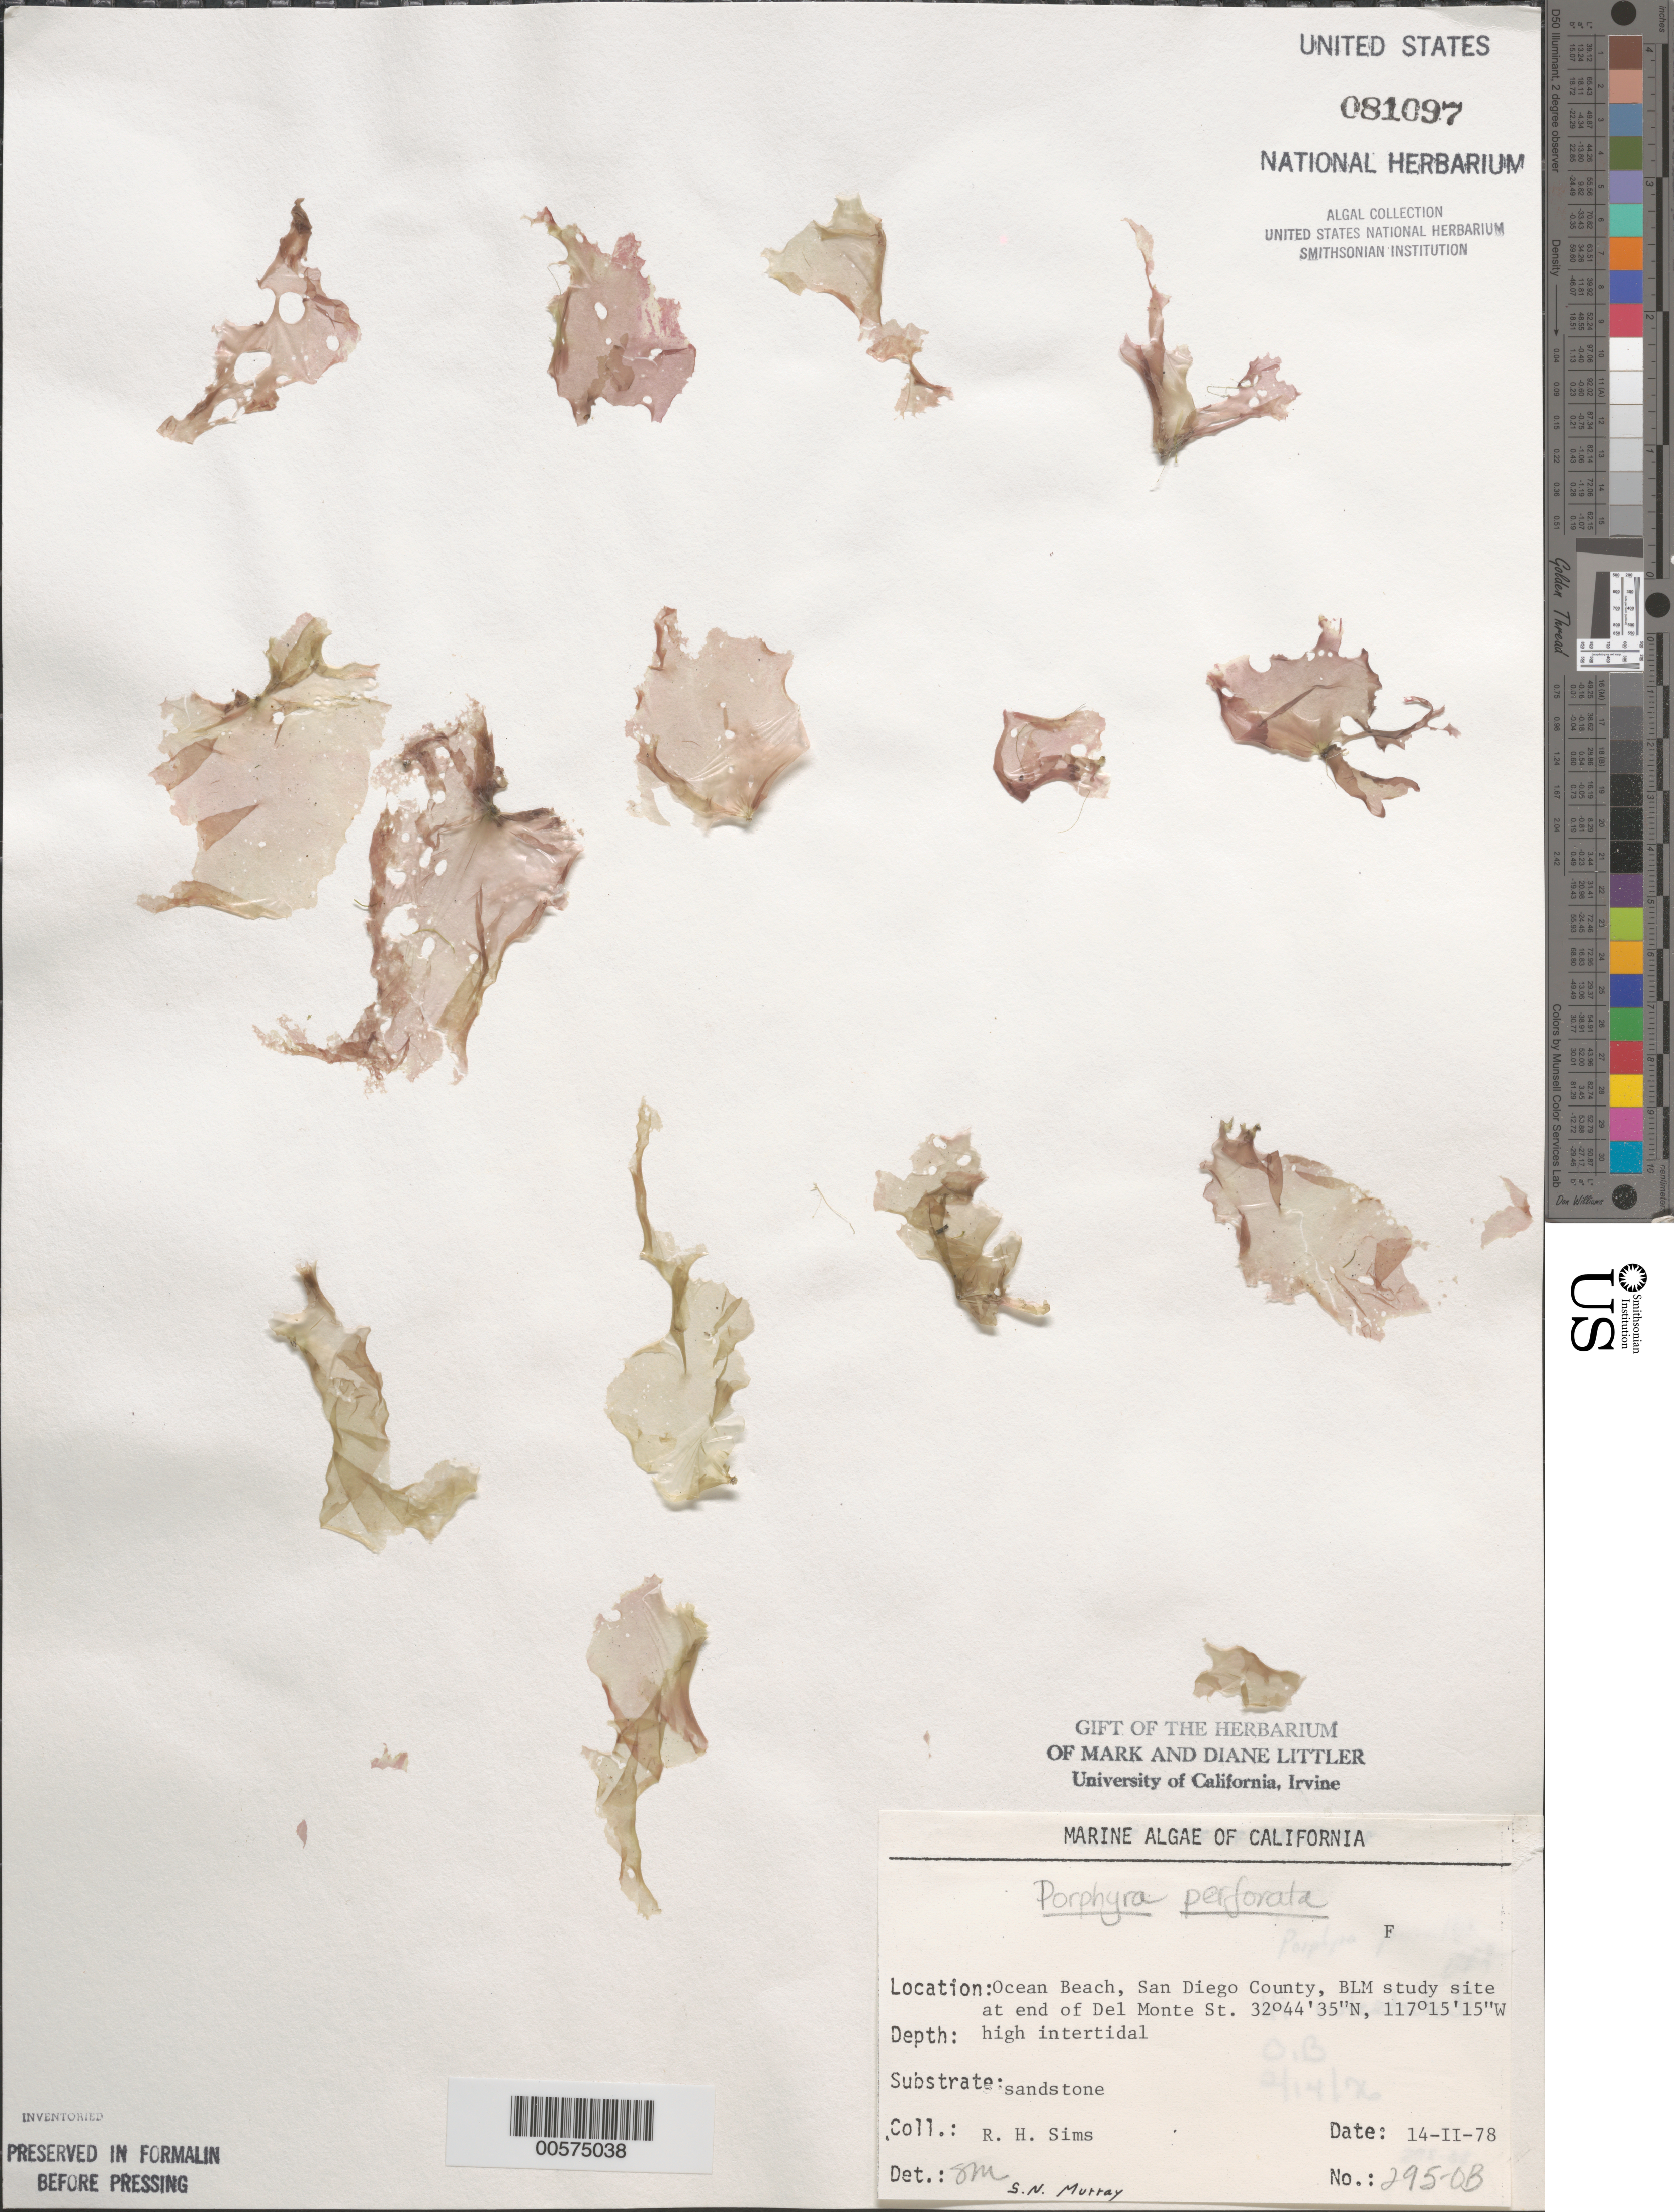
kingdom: Plantae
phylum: Rhodophyta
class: Bangiophyceae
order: Bangiales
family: Bangiaceae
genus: Pyropia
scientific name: Pyropia perforata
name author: (J. Agardh) S.C. Lindstrom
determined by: Algae name updating Project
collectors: R. H. Sims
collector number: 295-ob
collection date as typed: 14 Feb 1978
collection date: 1978-02-14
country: United States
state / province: California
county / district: San Diego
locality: Ocean Beach, end of Del Monte Street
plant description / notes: BLM-SOCALBIGHT Rocky Intertidal Survey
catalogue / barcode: US 81097